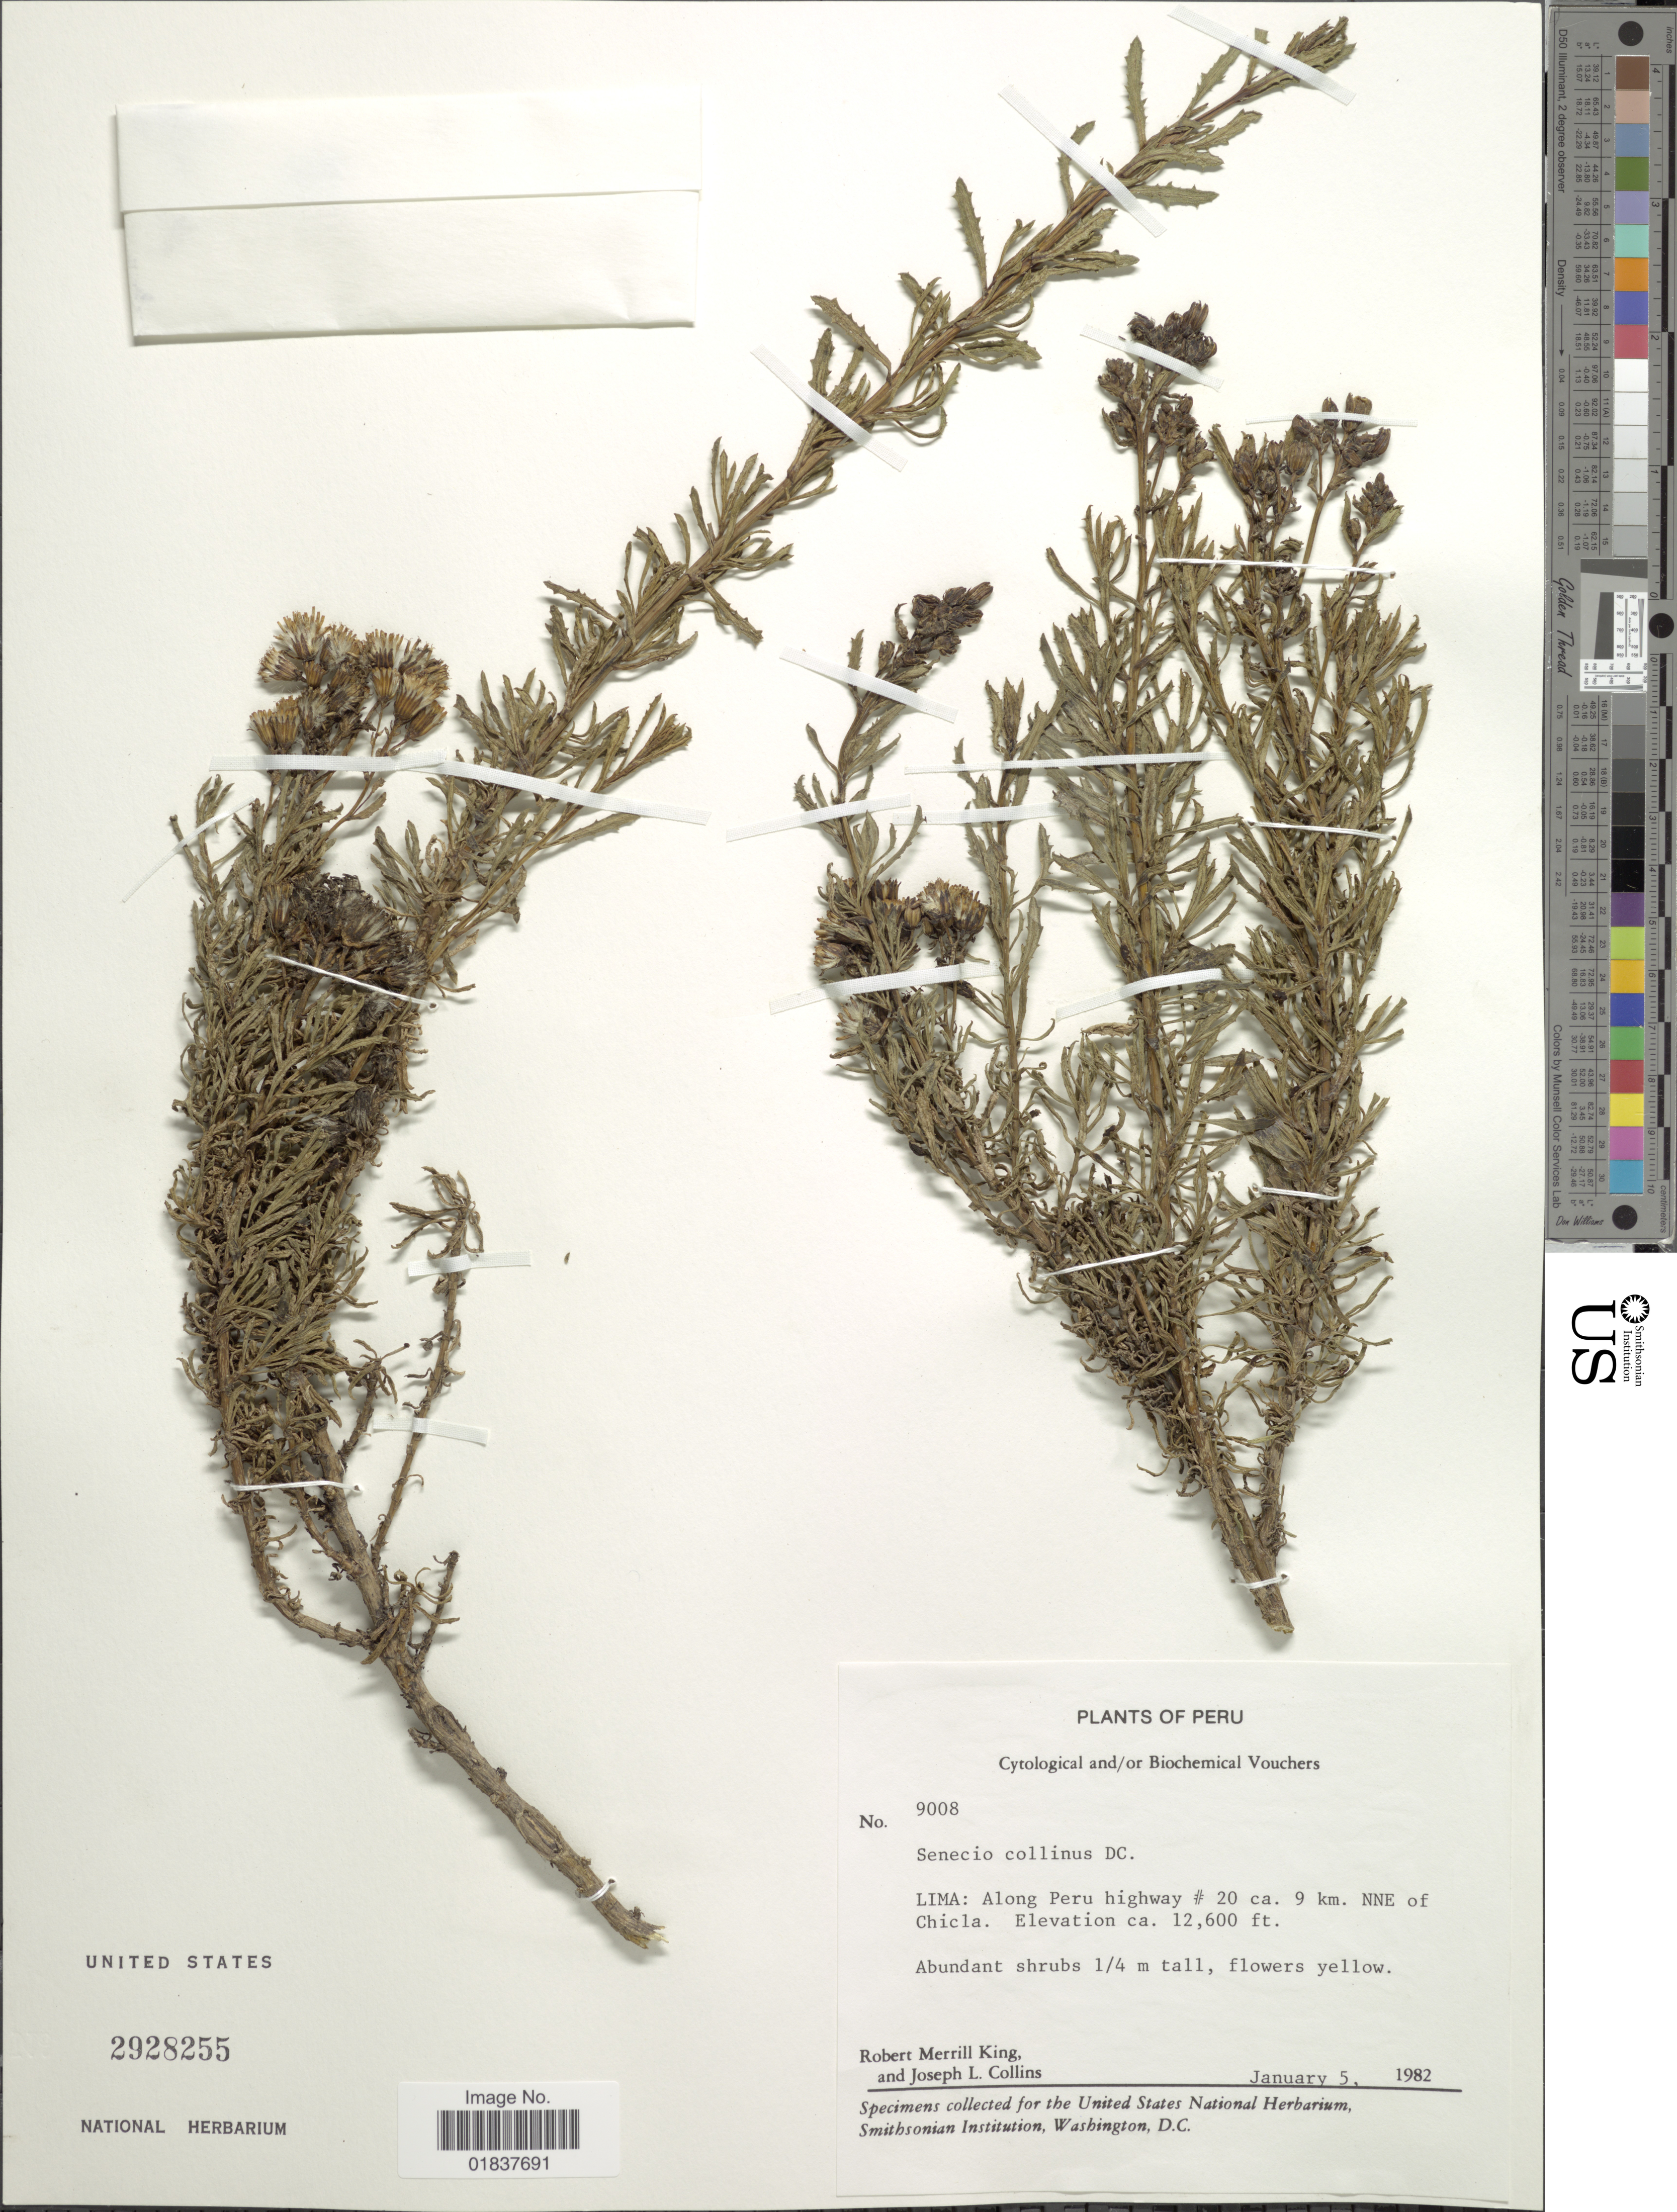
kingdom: Plantae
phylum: Tracheophyta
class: Magnoliopsida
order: Asterales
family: Asteraceae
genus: Senecio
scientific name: Senecio collinus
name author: DC.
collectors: R. M. King & J. L. Collins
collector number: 9008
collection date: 1982-01-05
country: Peru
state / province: Lima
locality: Along Peru Highway #20 ca 9 km NNE of Chicla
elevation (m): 3840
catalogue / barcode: US 2928255